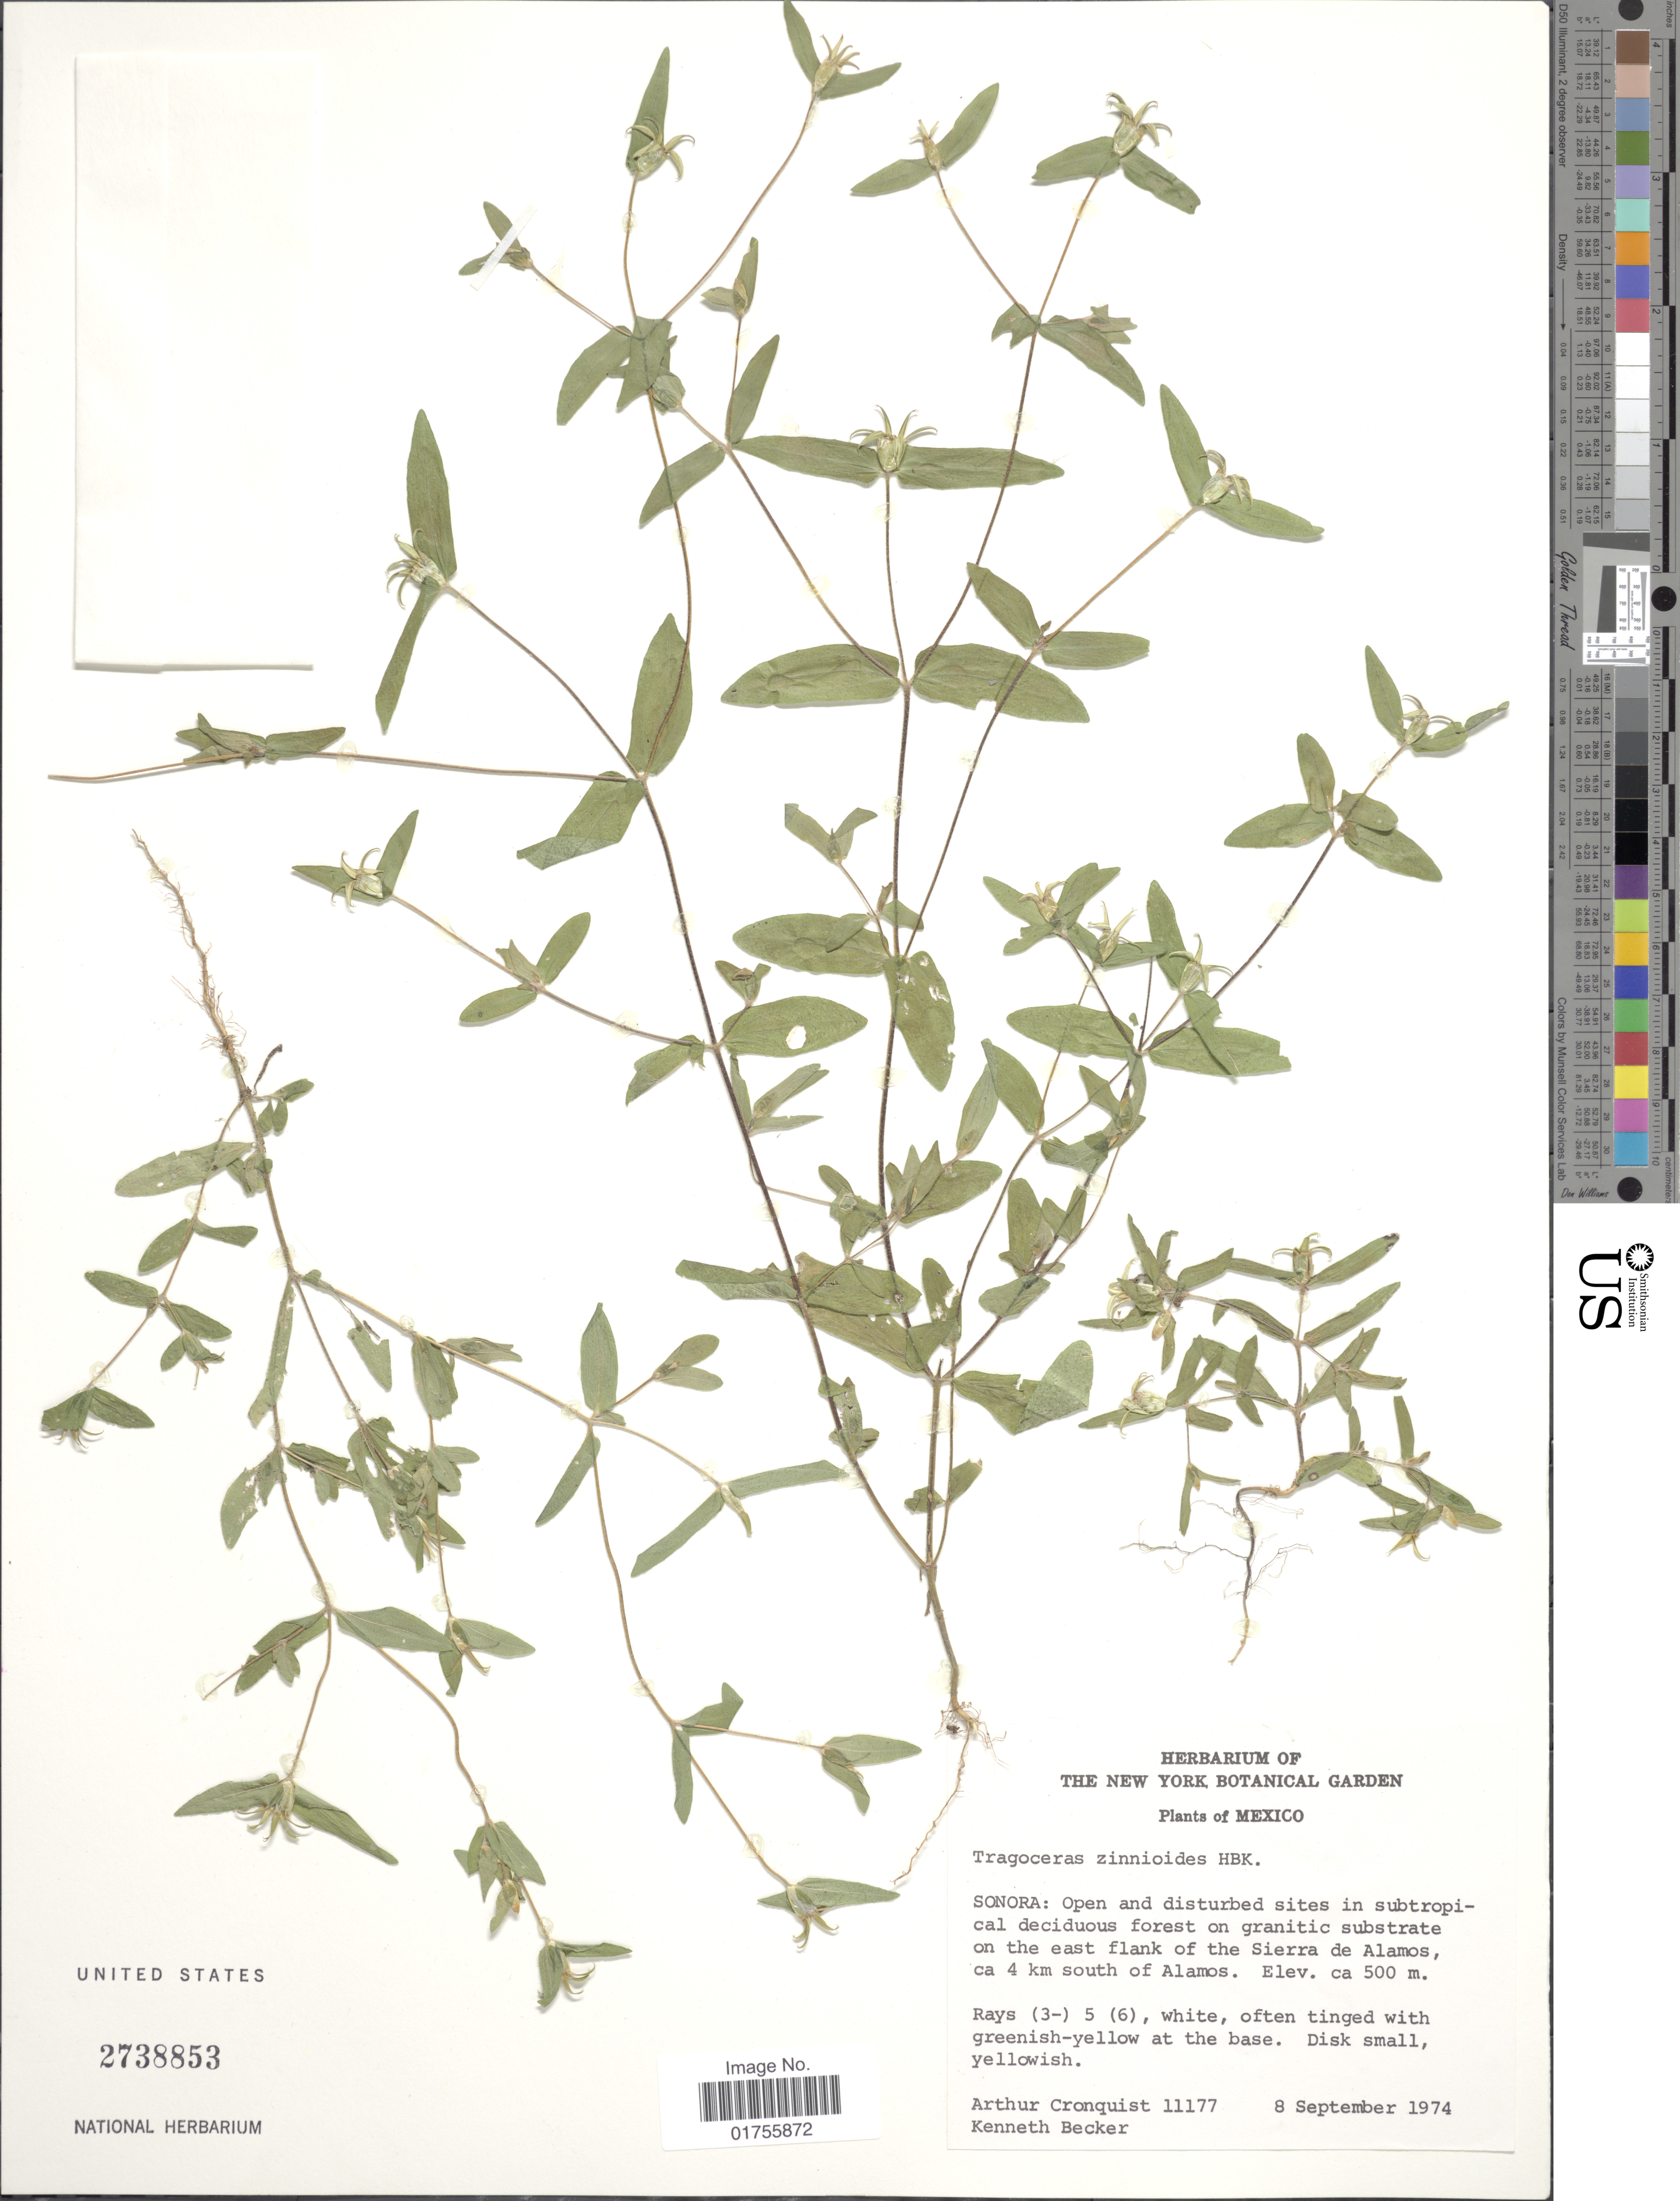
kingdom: Plantae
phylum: Tracheophyta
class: Magnoliopsida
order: Asterales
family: Asteraceae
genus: Tragoceros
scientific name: Tragoceros zinnioides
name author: Kunth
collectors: A. J. Cronquist & K. M. Becker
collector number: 11177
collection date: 1974-09-08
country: Mexico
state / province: Sonora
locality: Sonora: on the east flank of the Sierra de Alamosm 4 km south of Alamos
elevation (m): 500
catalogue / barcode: US 2738853